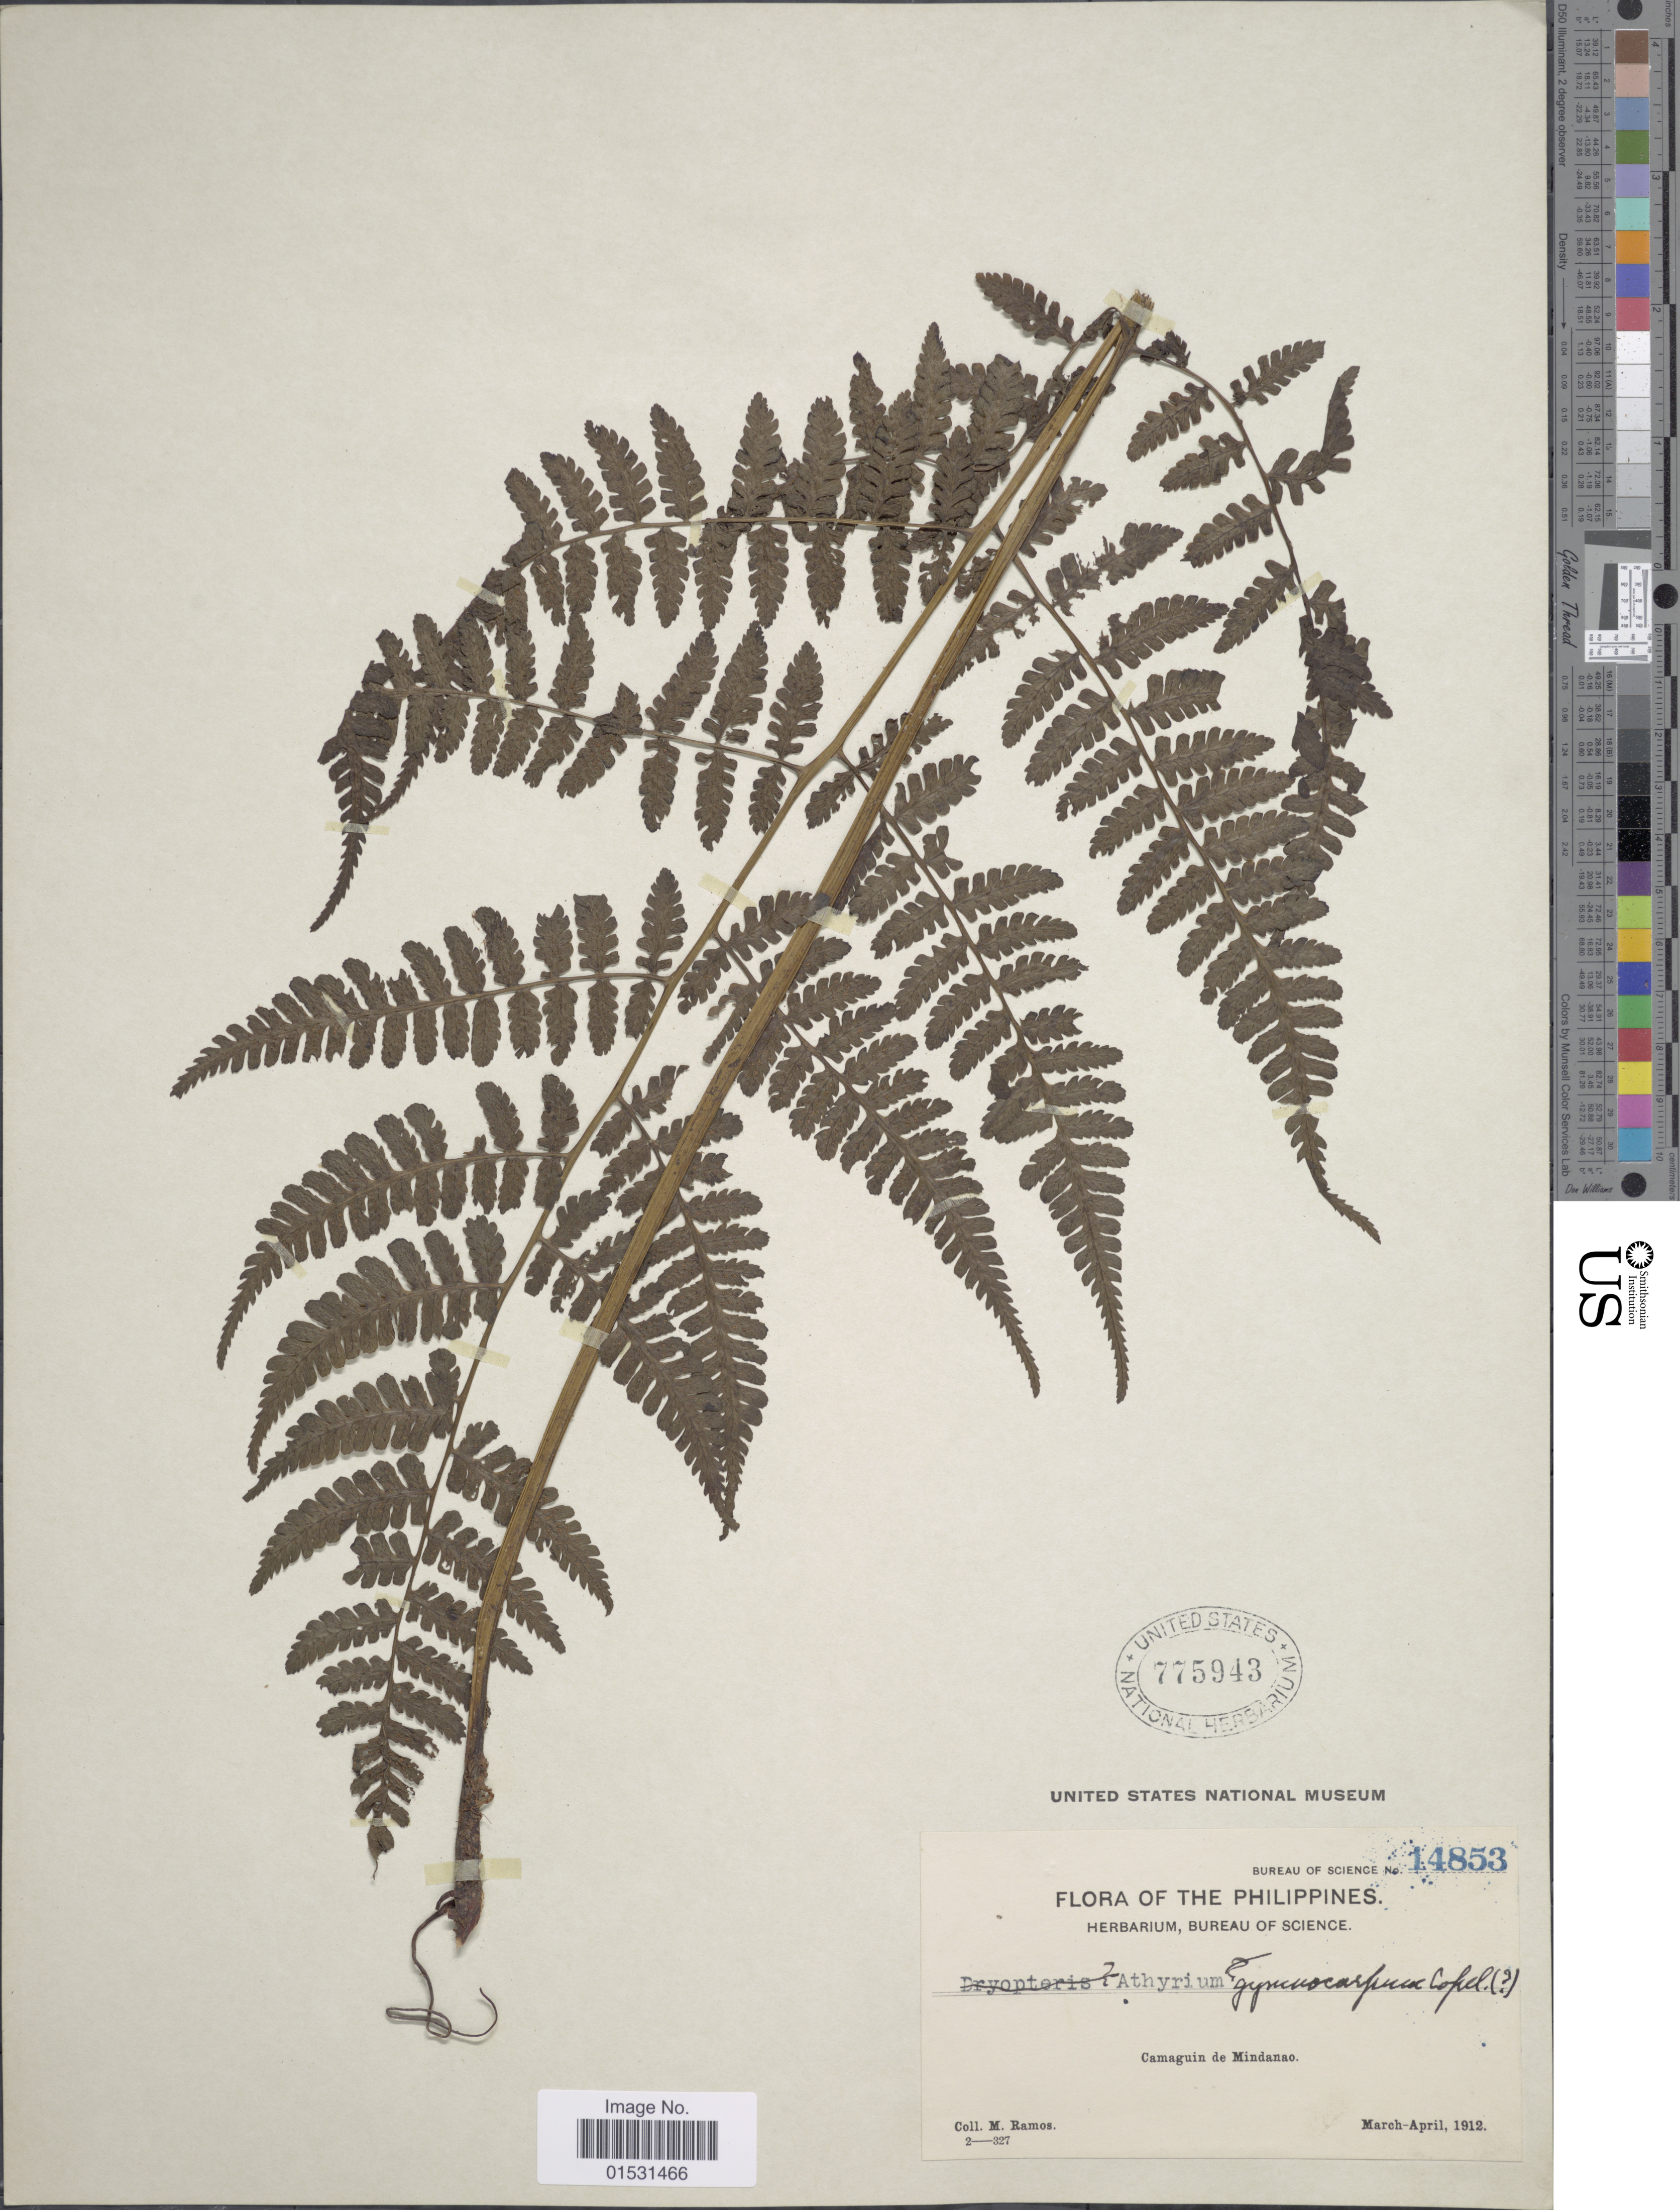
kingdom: Plantae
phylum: Tracheophyta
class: Polypodiopsida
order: Polypodiales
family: Athyriaceae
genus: Athyrium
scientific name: Athyrium gymnocarpum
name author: Copel.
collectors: M. Ramos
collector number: Bureau of Science 14853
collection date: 1912-03/1912-04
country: Philippines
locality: Camaguin de Mindanao.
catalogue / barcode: US 775943